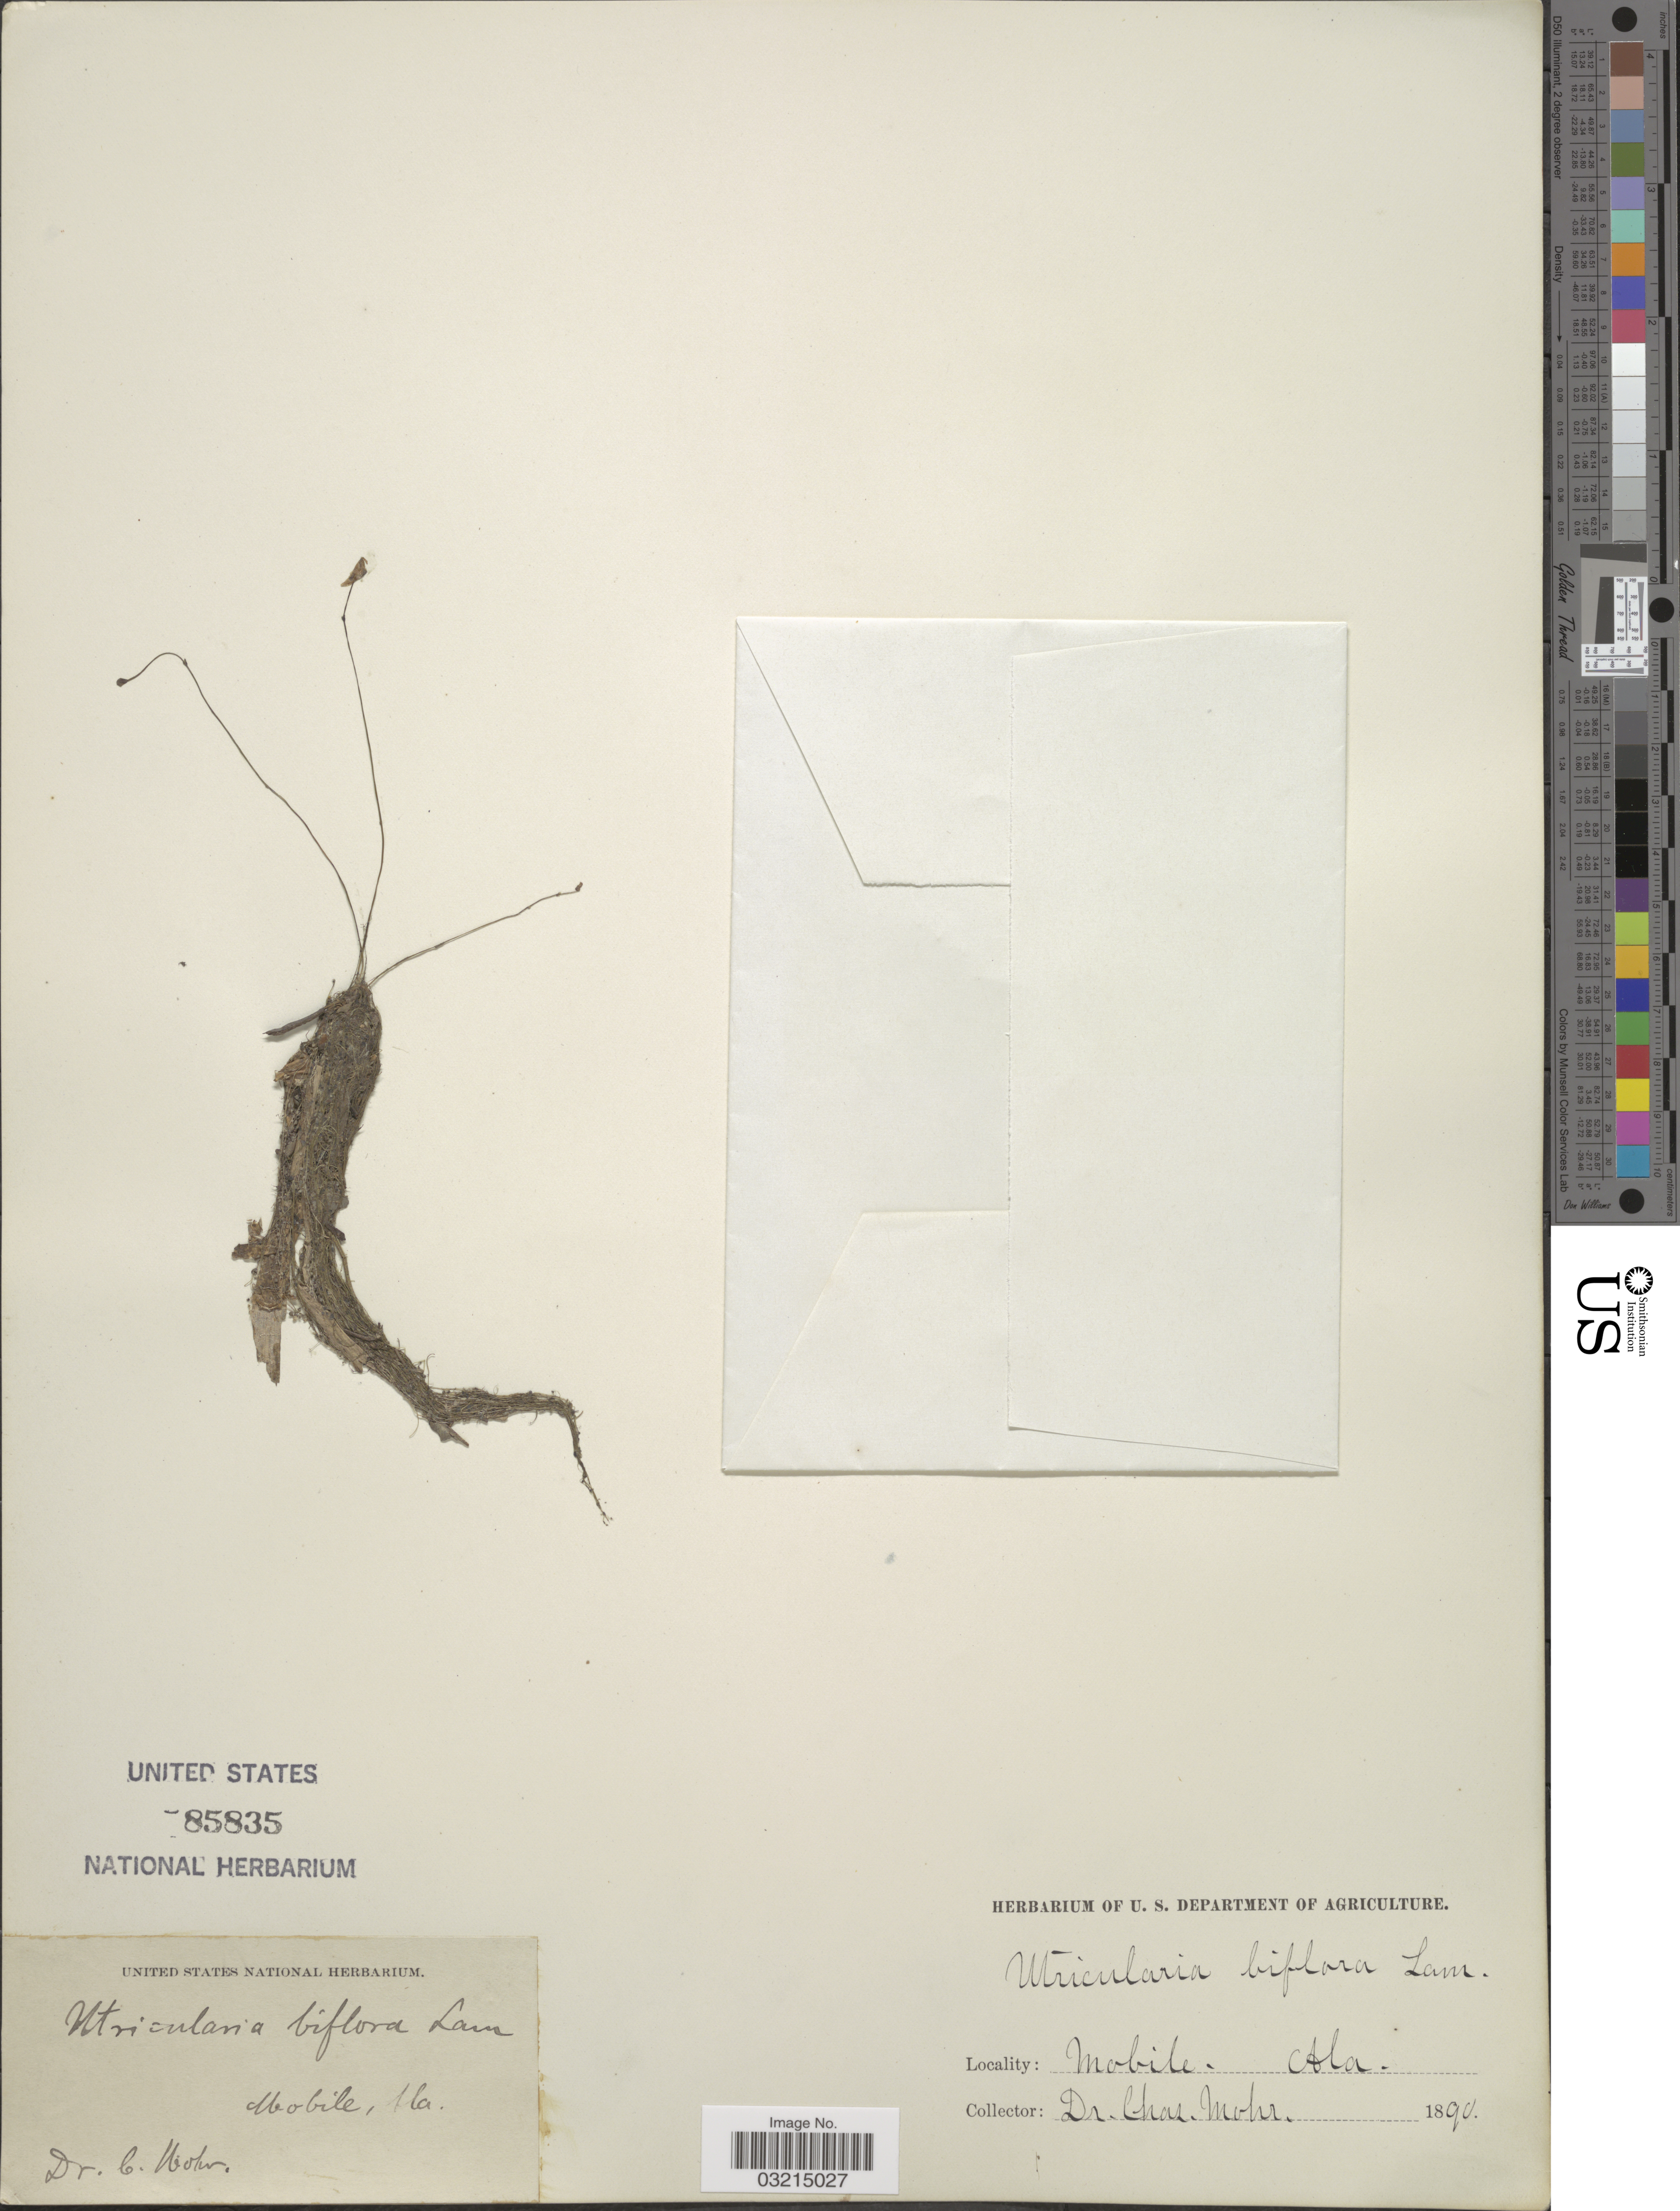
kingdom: Plantae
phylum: Tracheophyta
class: Magnoliopsida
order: Lamiales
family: Lentibulariaceae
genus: Utricularia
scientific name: Utricularia biflora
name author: Lam.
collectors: Mohr, C. T. (herbarium)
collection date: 1890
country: United States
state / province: Alabama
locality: Mobile.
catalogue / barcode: US 85835